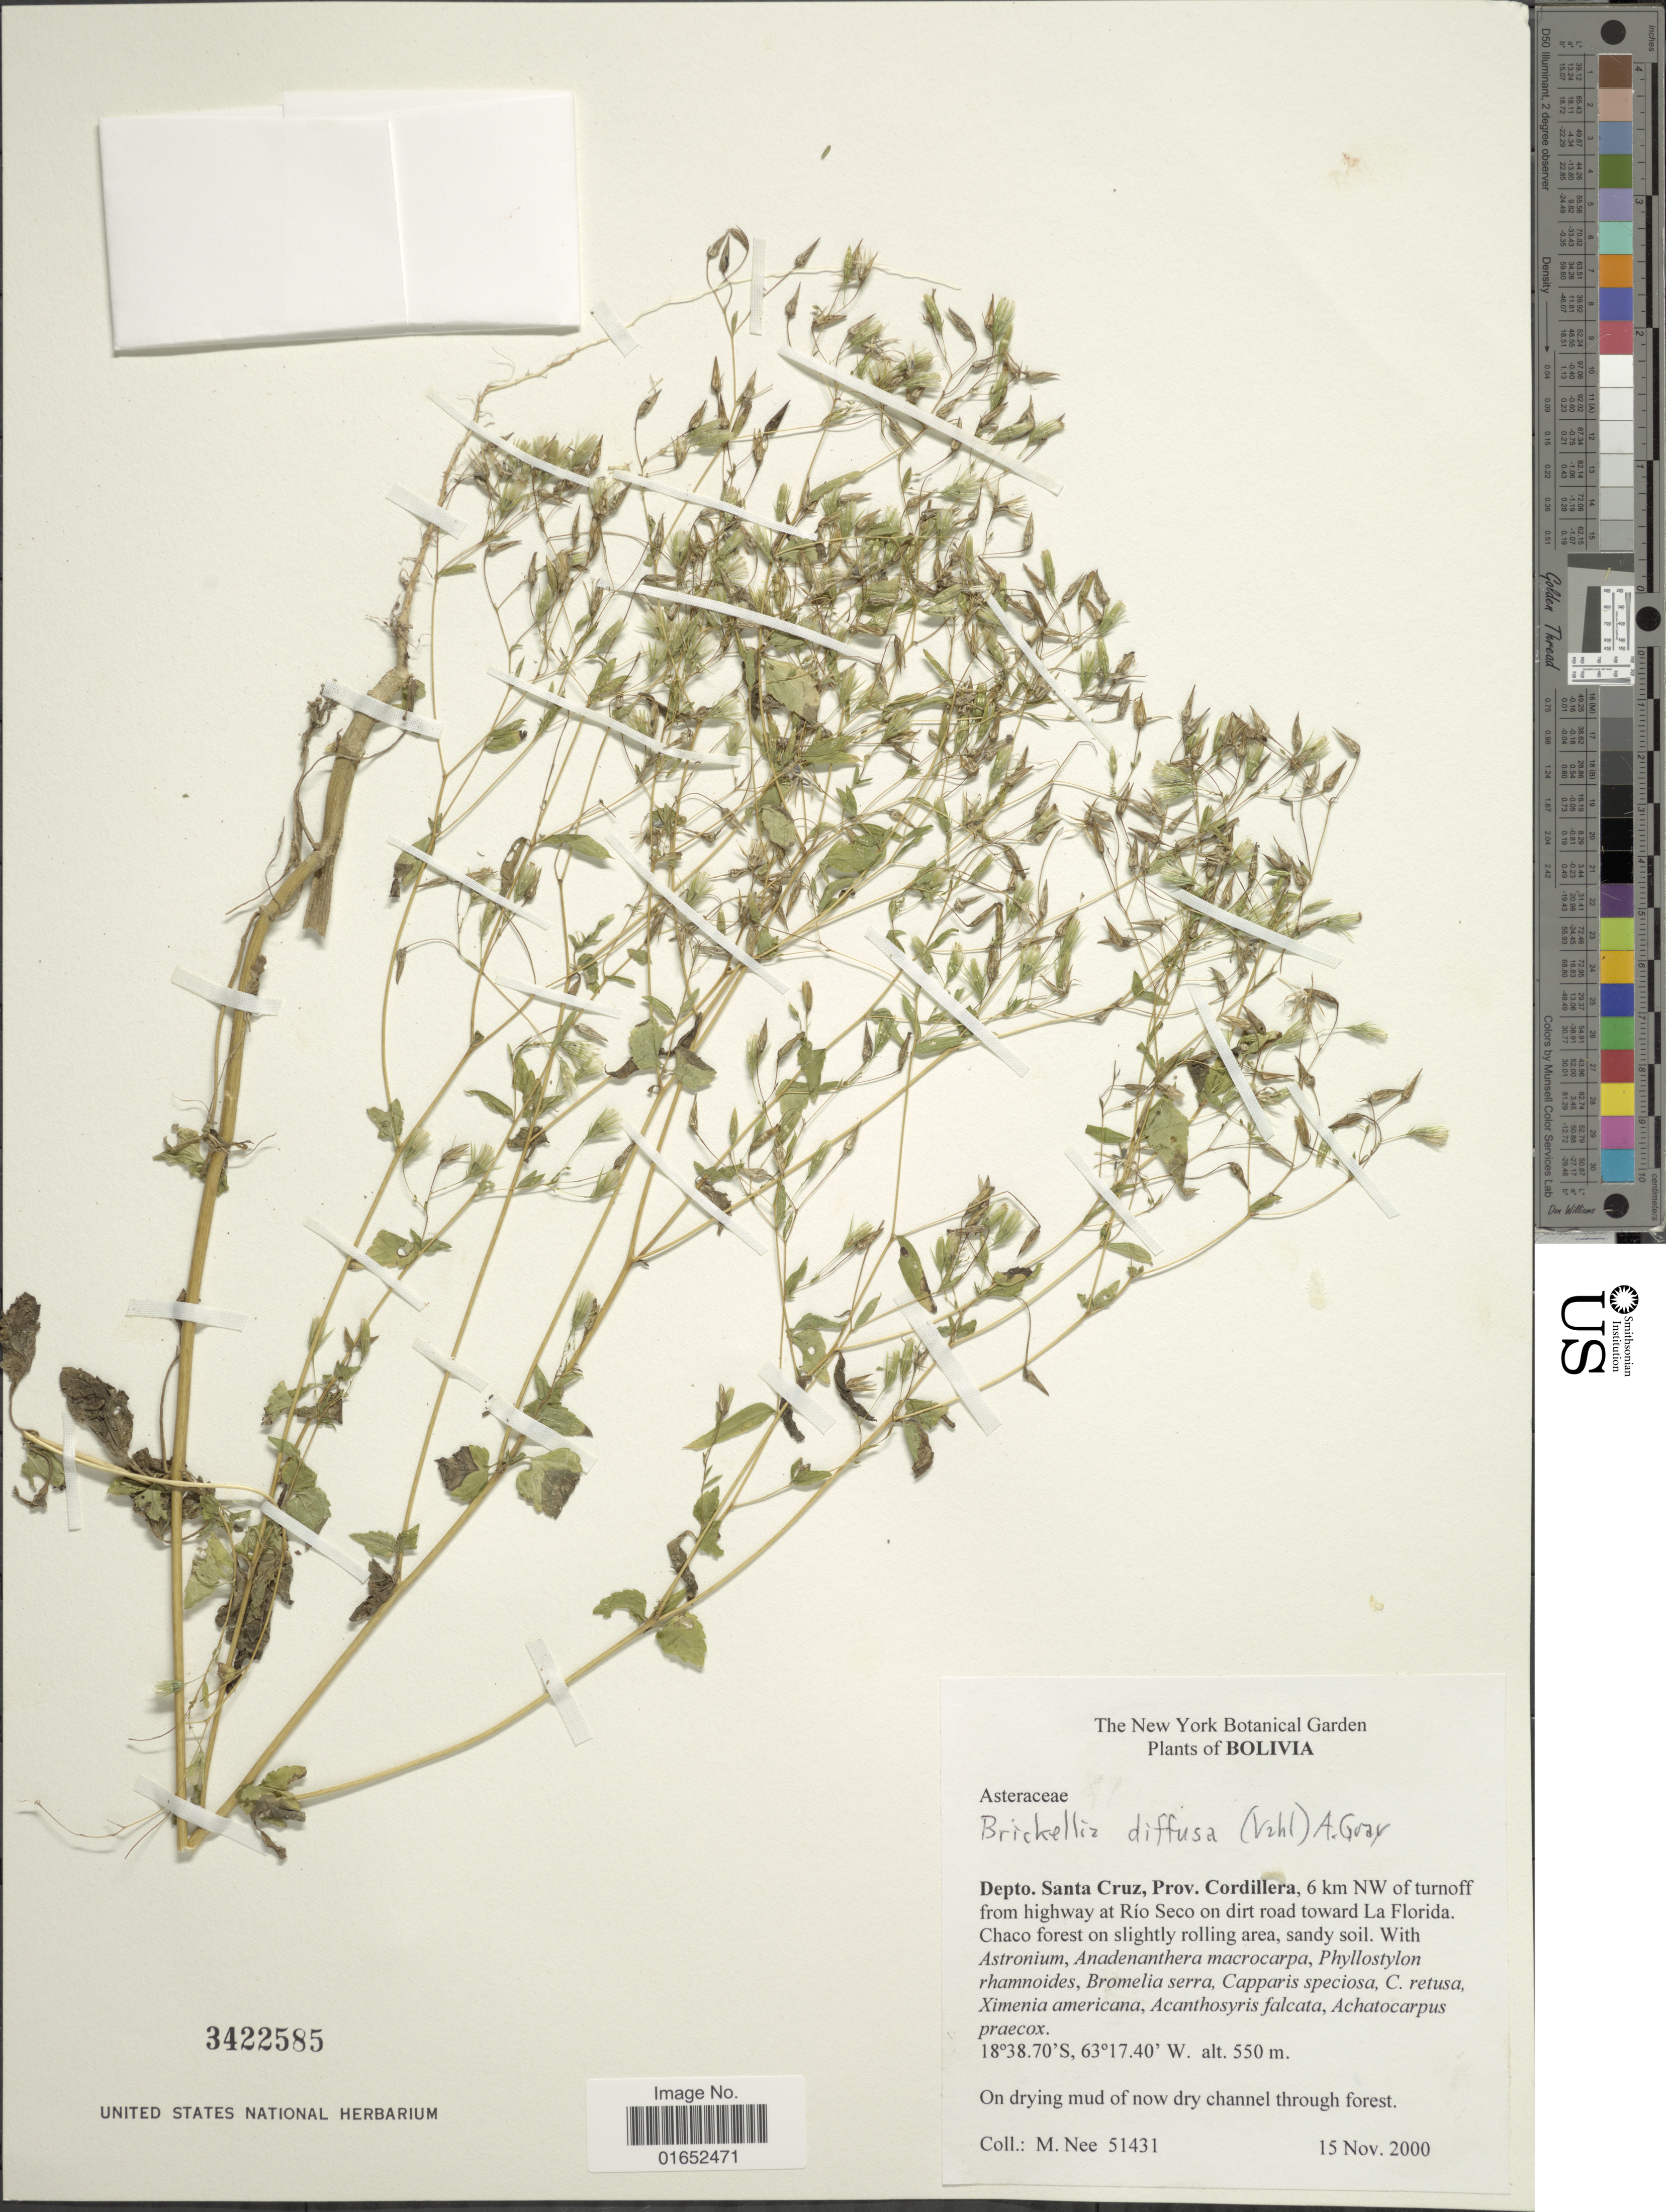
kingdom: Plantae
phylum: Tracheophyta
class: Magnoliopsida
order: Asterales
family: Asteraceae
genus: Brickellia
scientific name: Brickellia diffusa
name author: (Vahl) A. Gray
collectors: M. Nee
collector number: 51431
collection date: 2000-11-15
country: Bolivia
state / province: Santa Cruz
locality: Depto. Santa Cruz, Prov. Cordillera, 6 km NW of turnoff from highway at Río Seco on dirt road toward La Florida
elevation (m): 550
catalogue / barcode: US 3422585